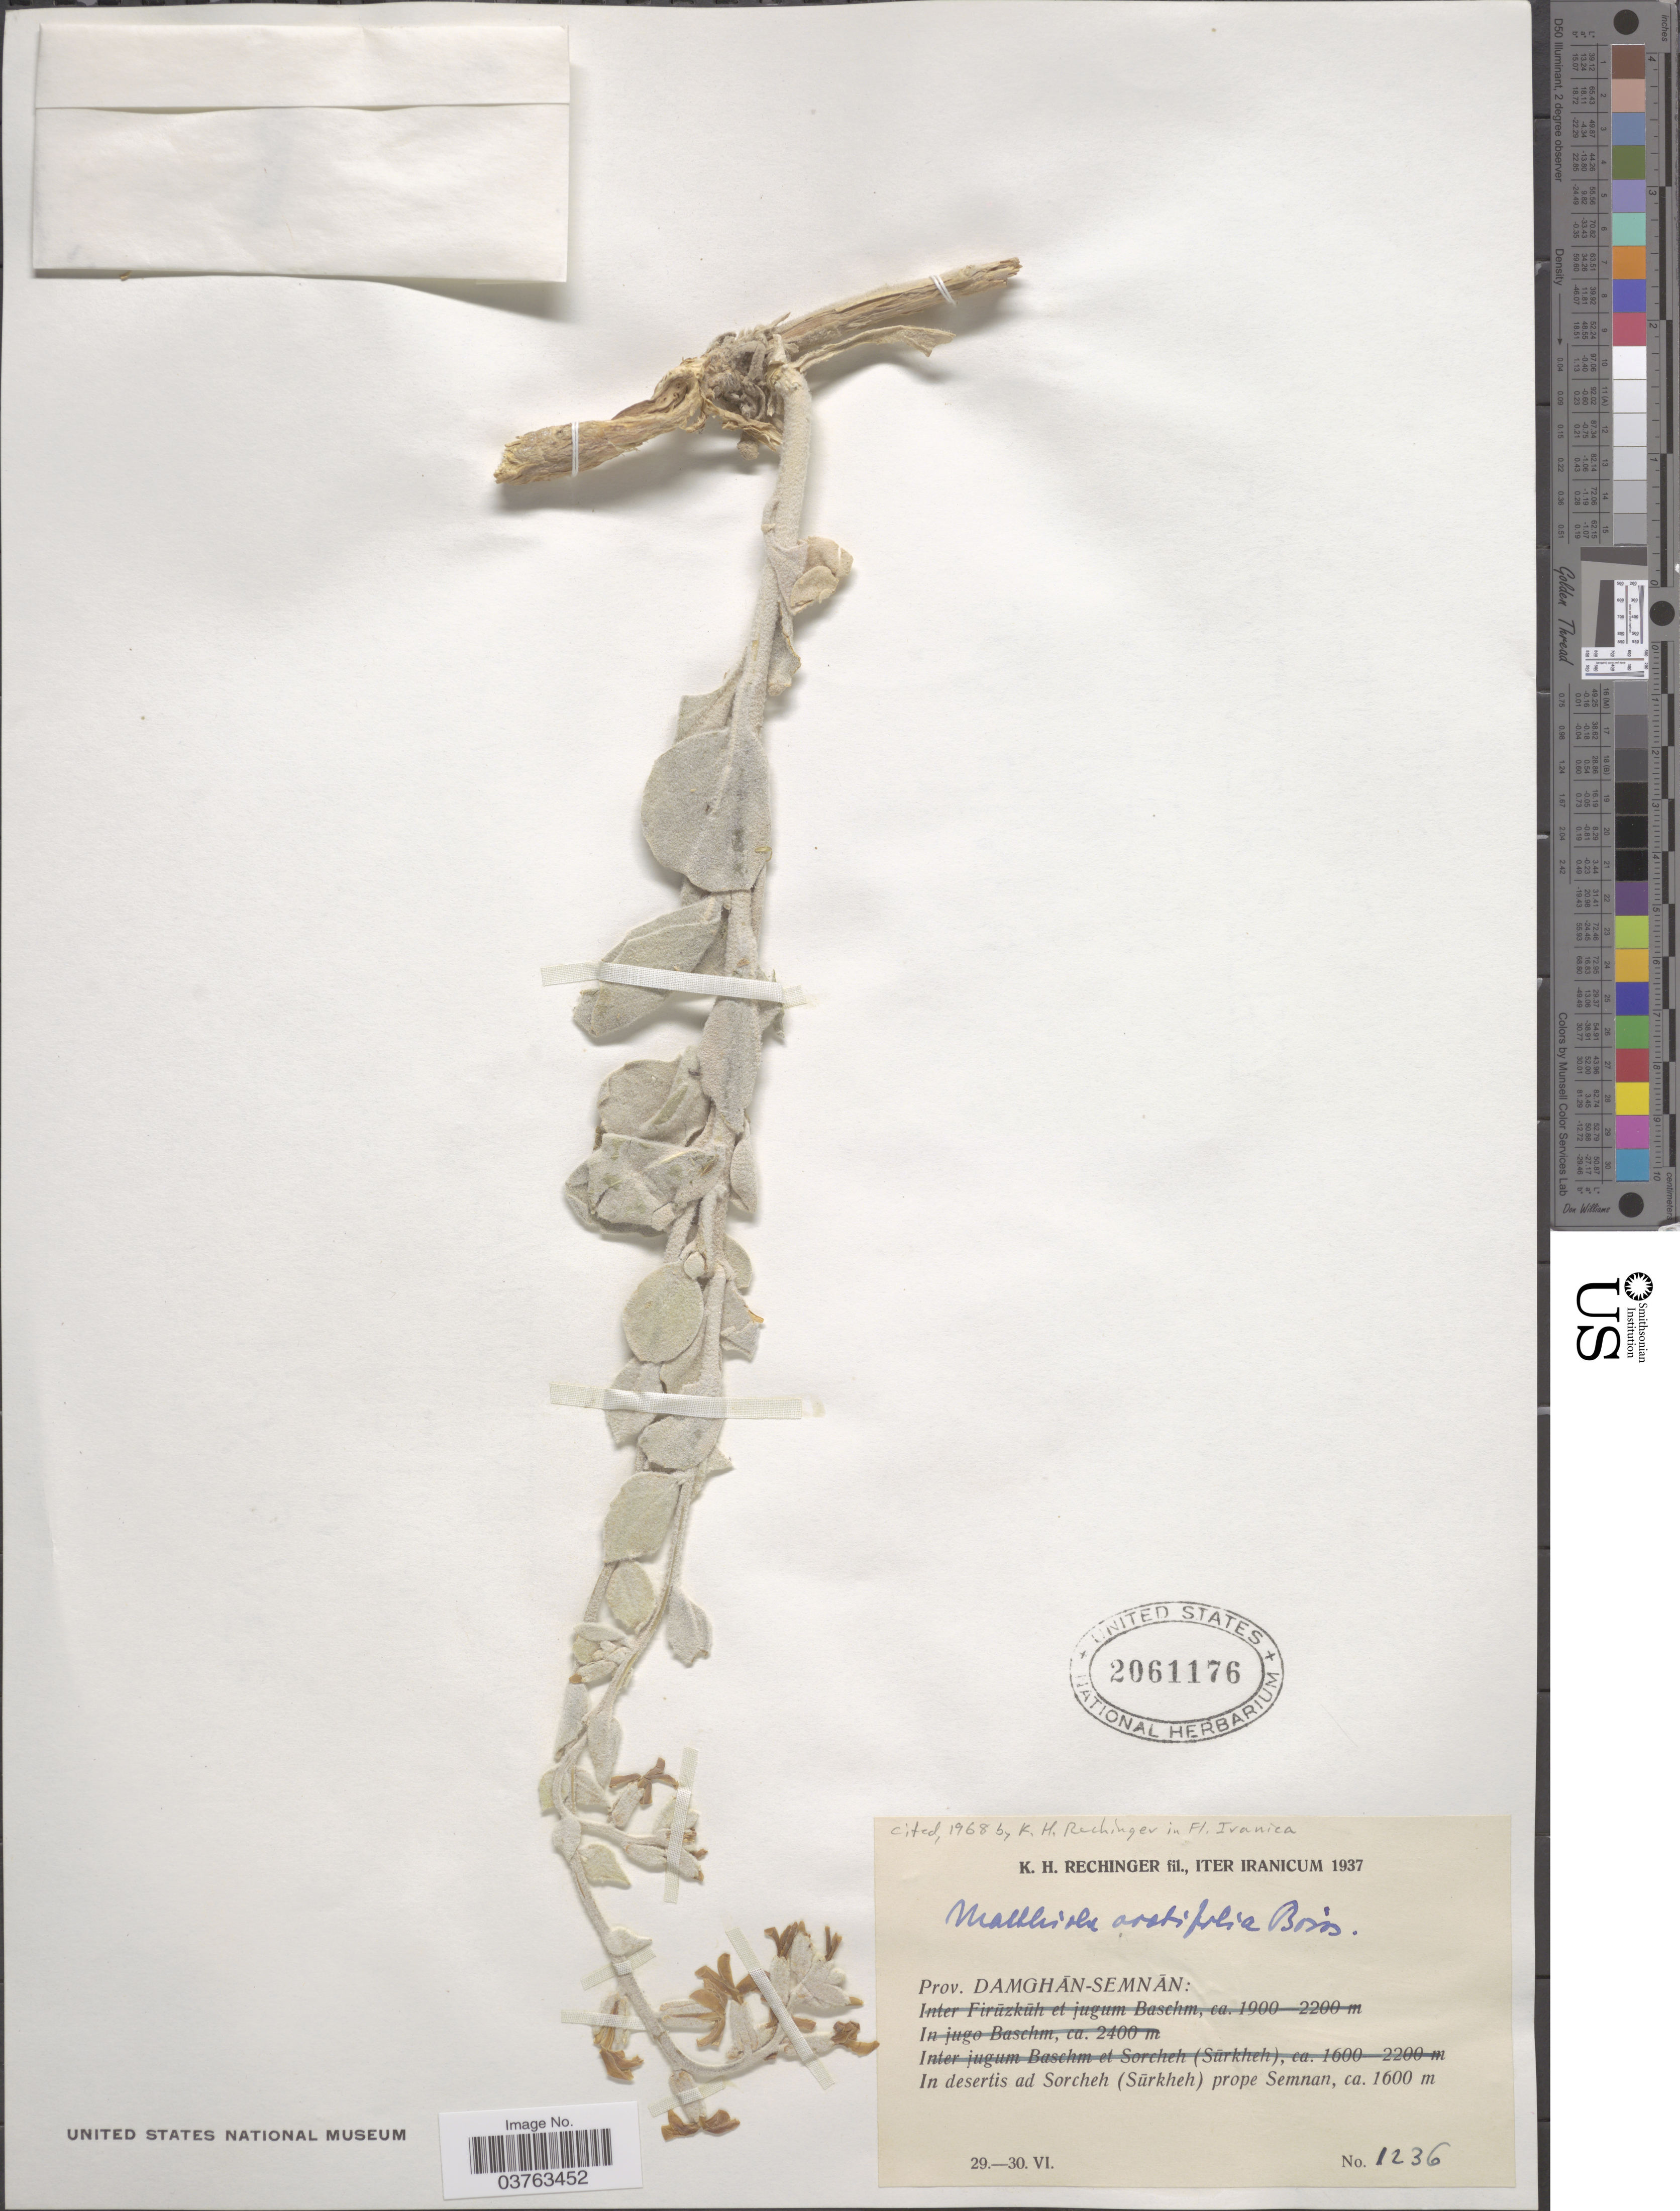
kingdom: Plantae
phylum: Tracheophyta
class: Magnoliopsida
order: Brassicales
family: Brassicaceae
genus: Matthiola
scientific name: Matthiola ovatifolia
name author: Boiss.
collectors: K. H. Rechinger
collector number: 1236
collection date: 1937-06-29/1937-06-30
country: Iran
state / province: Semnan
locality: Iter Iranicum. Prov. Damghan-Semnan: In desertis ad Sorcheh (Surkheh) prope Semnan.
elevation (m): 1600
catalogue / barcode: US 2061176